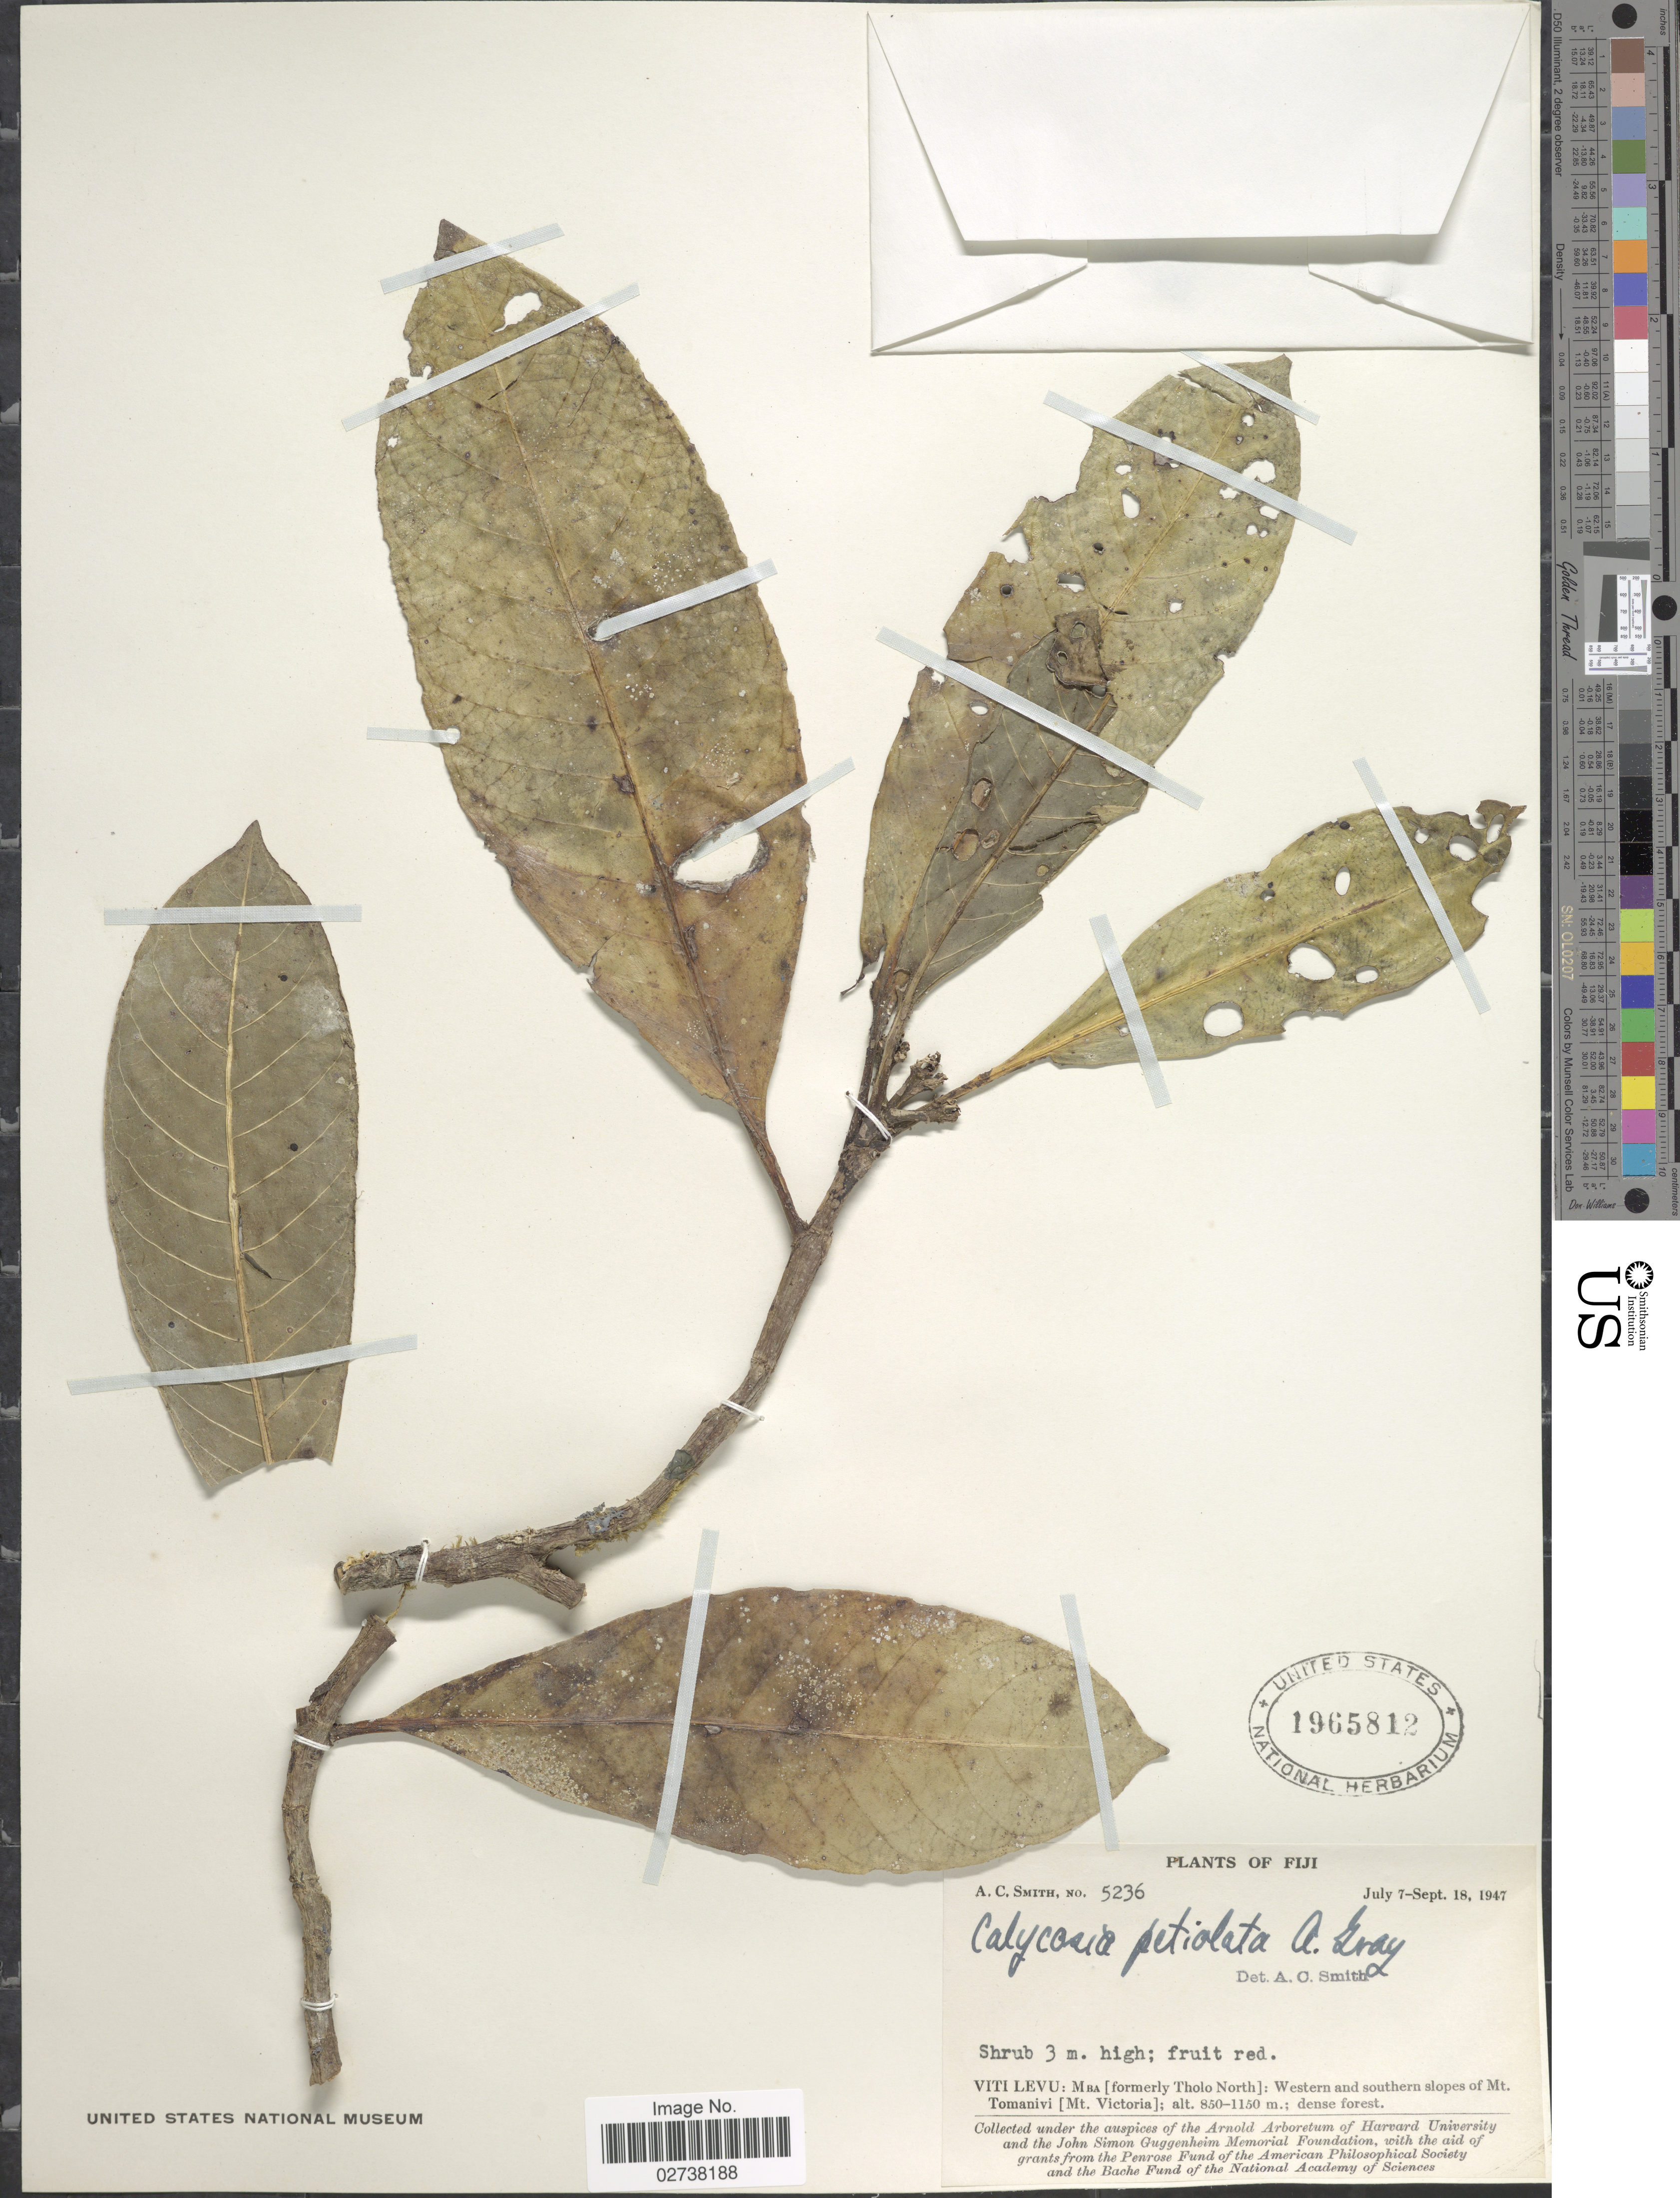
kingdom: Plantae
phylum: Tracheophyta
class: Magnoliopsida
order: Gentianales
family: Rubiaceae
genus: Calycosia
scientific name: Calycosia petiolata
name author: A. Gray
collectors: A. C. Smith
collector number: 5236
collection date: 1947-07-07/1947-09-18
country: Fiji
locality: Viti Levu: MBA (formerly Tholo North): Western and southern slopes of Mt. Tomanivi (Mt. Victoria); dense forest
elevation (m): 850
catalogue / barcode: US 1965812